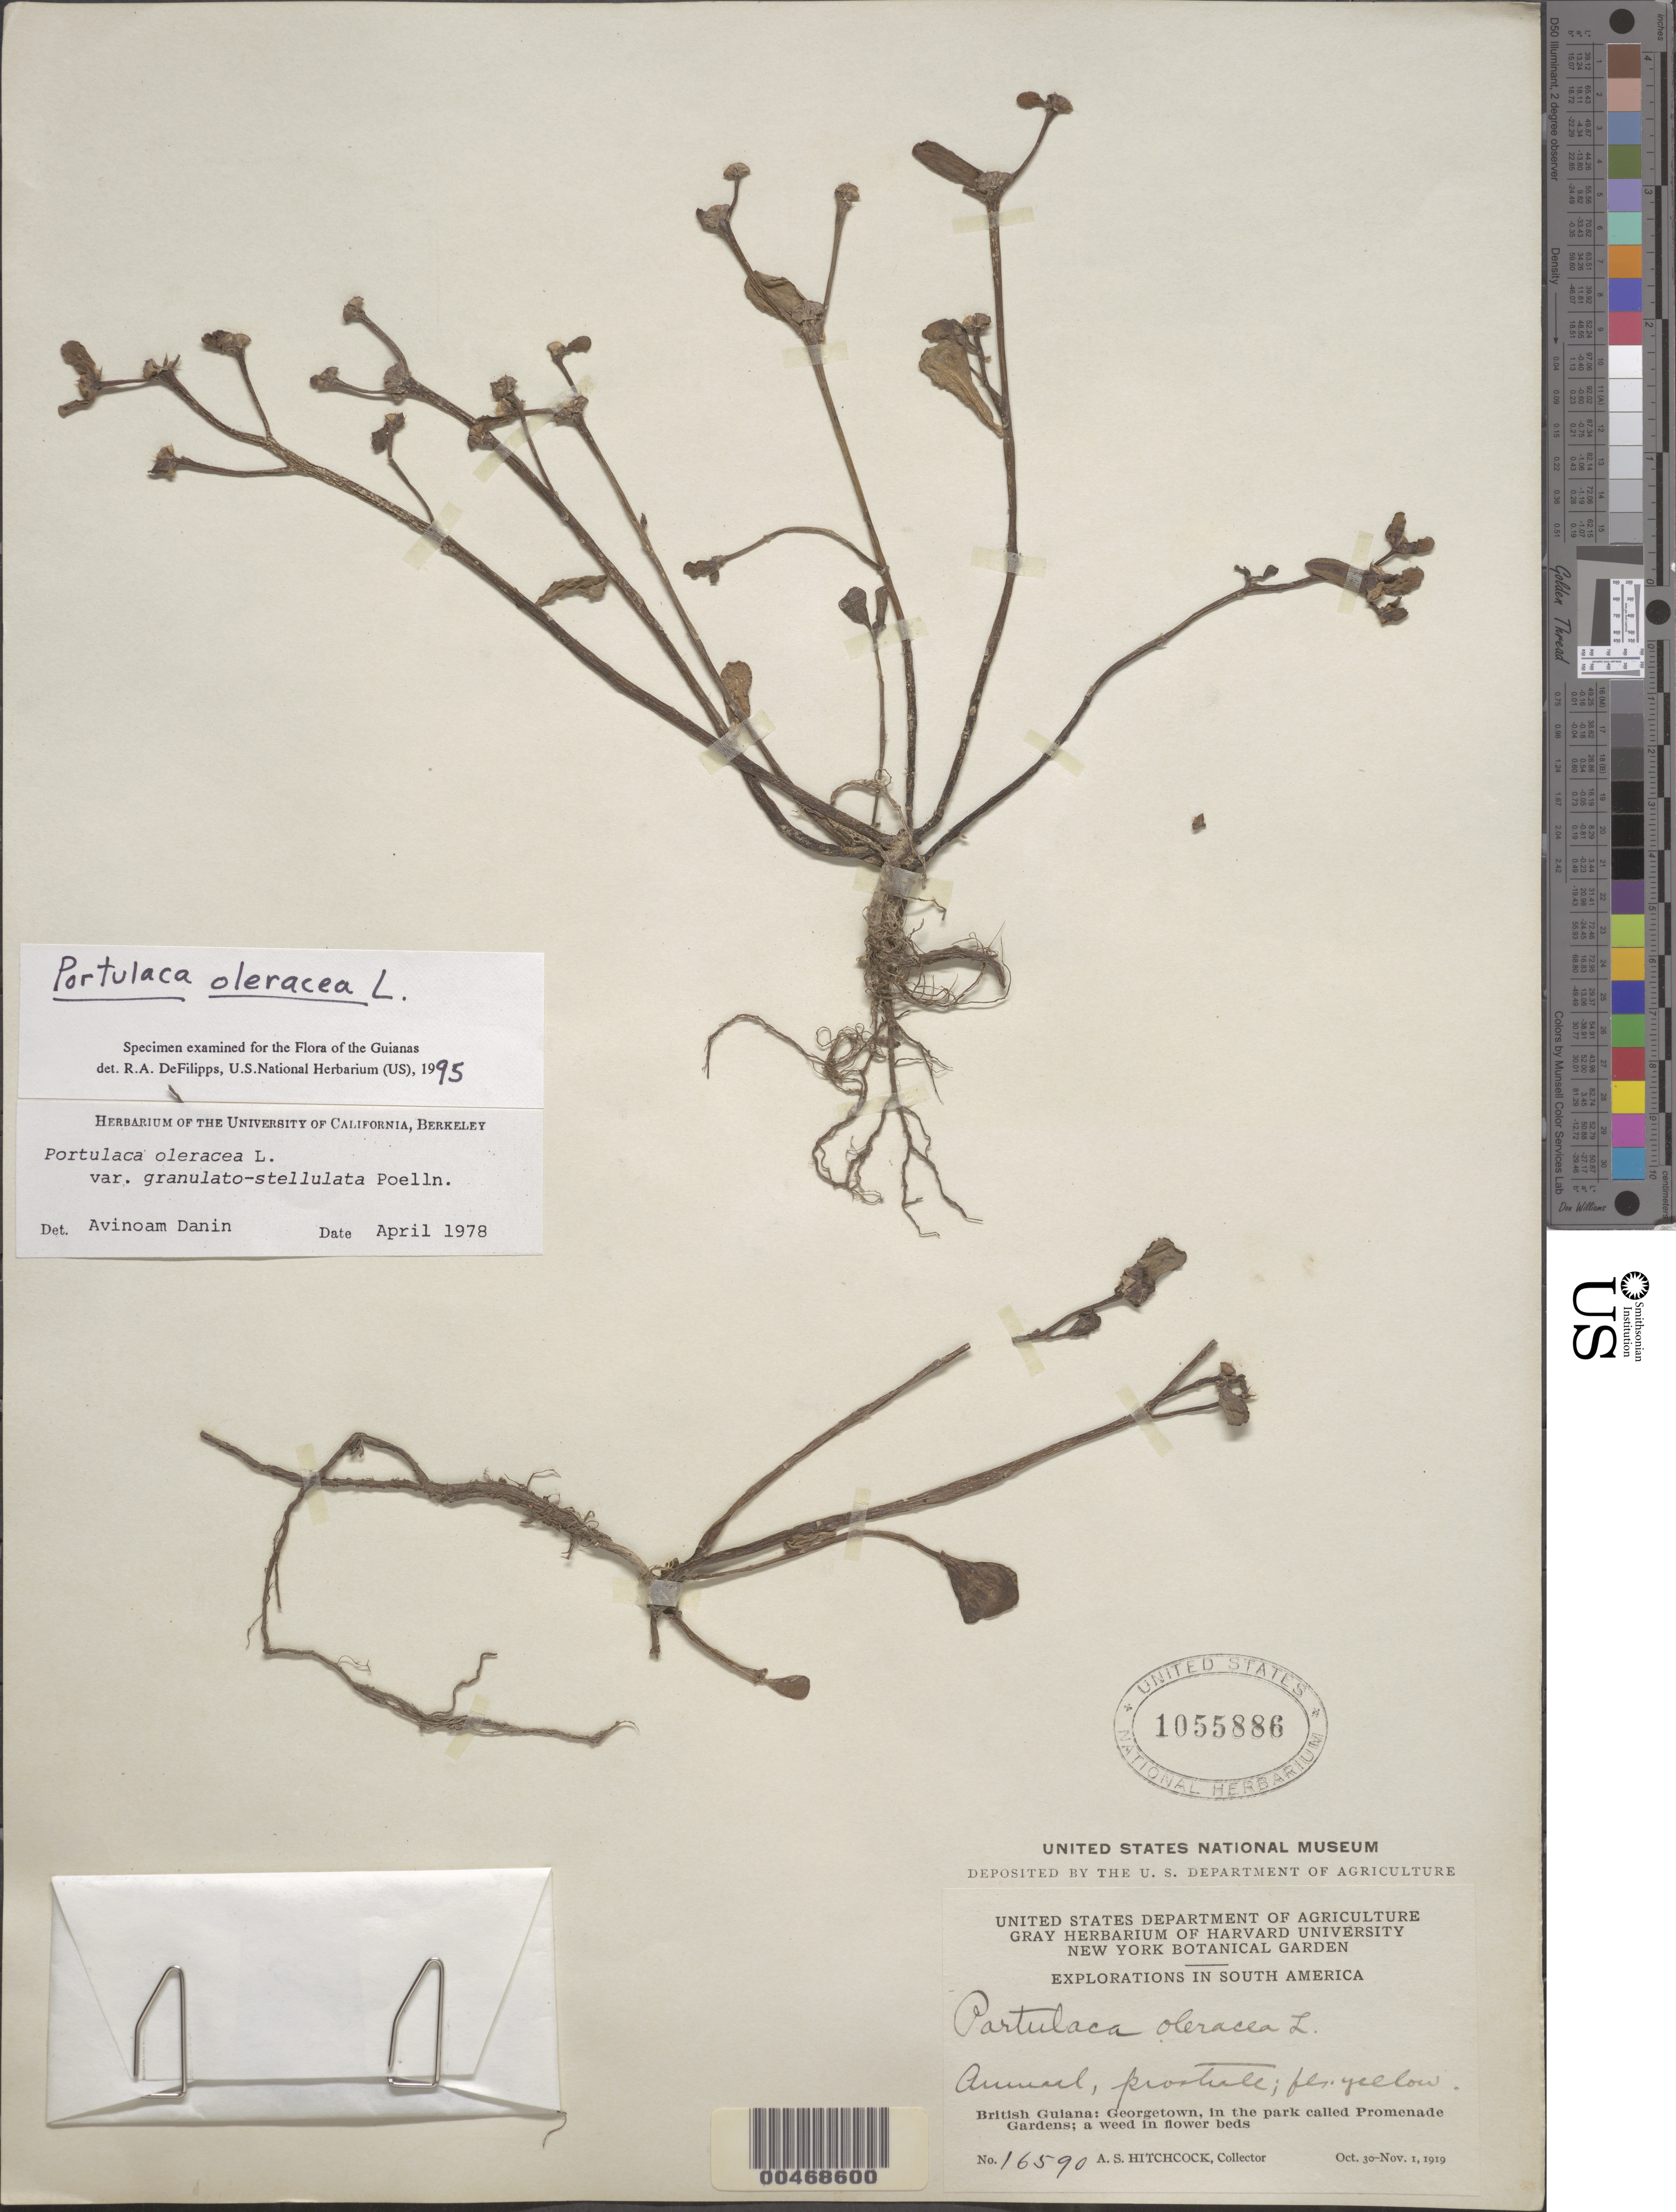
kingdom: Plantae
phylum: Tracheophyta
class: Magnoliopsida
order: Caryophyllales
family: Portulacaceae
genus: Portulaca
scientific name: Portulaca oleracea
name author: L.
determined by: DeFilipps, R. A.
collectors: A. S. Hitchcock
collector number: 16590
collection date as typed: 30 Oct 1919 to 01 Nov 1919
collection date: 1919-10-30/1919-11-01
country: Guyana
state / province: Demerara-Mahaica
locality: Georgetown, Promenade Gardens park; sea level. [in former East Demerara-West Coast Berbice Region.]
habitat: Flower beds in park garden (weed)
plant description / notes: NY, US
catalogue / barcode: US 1055886